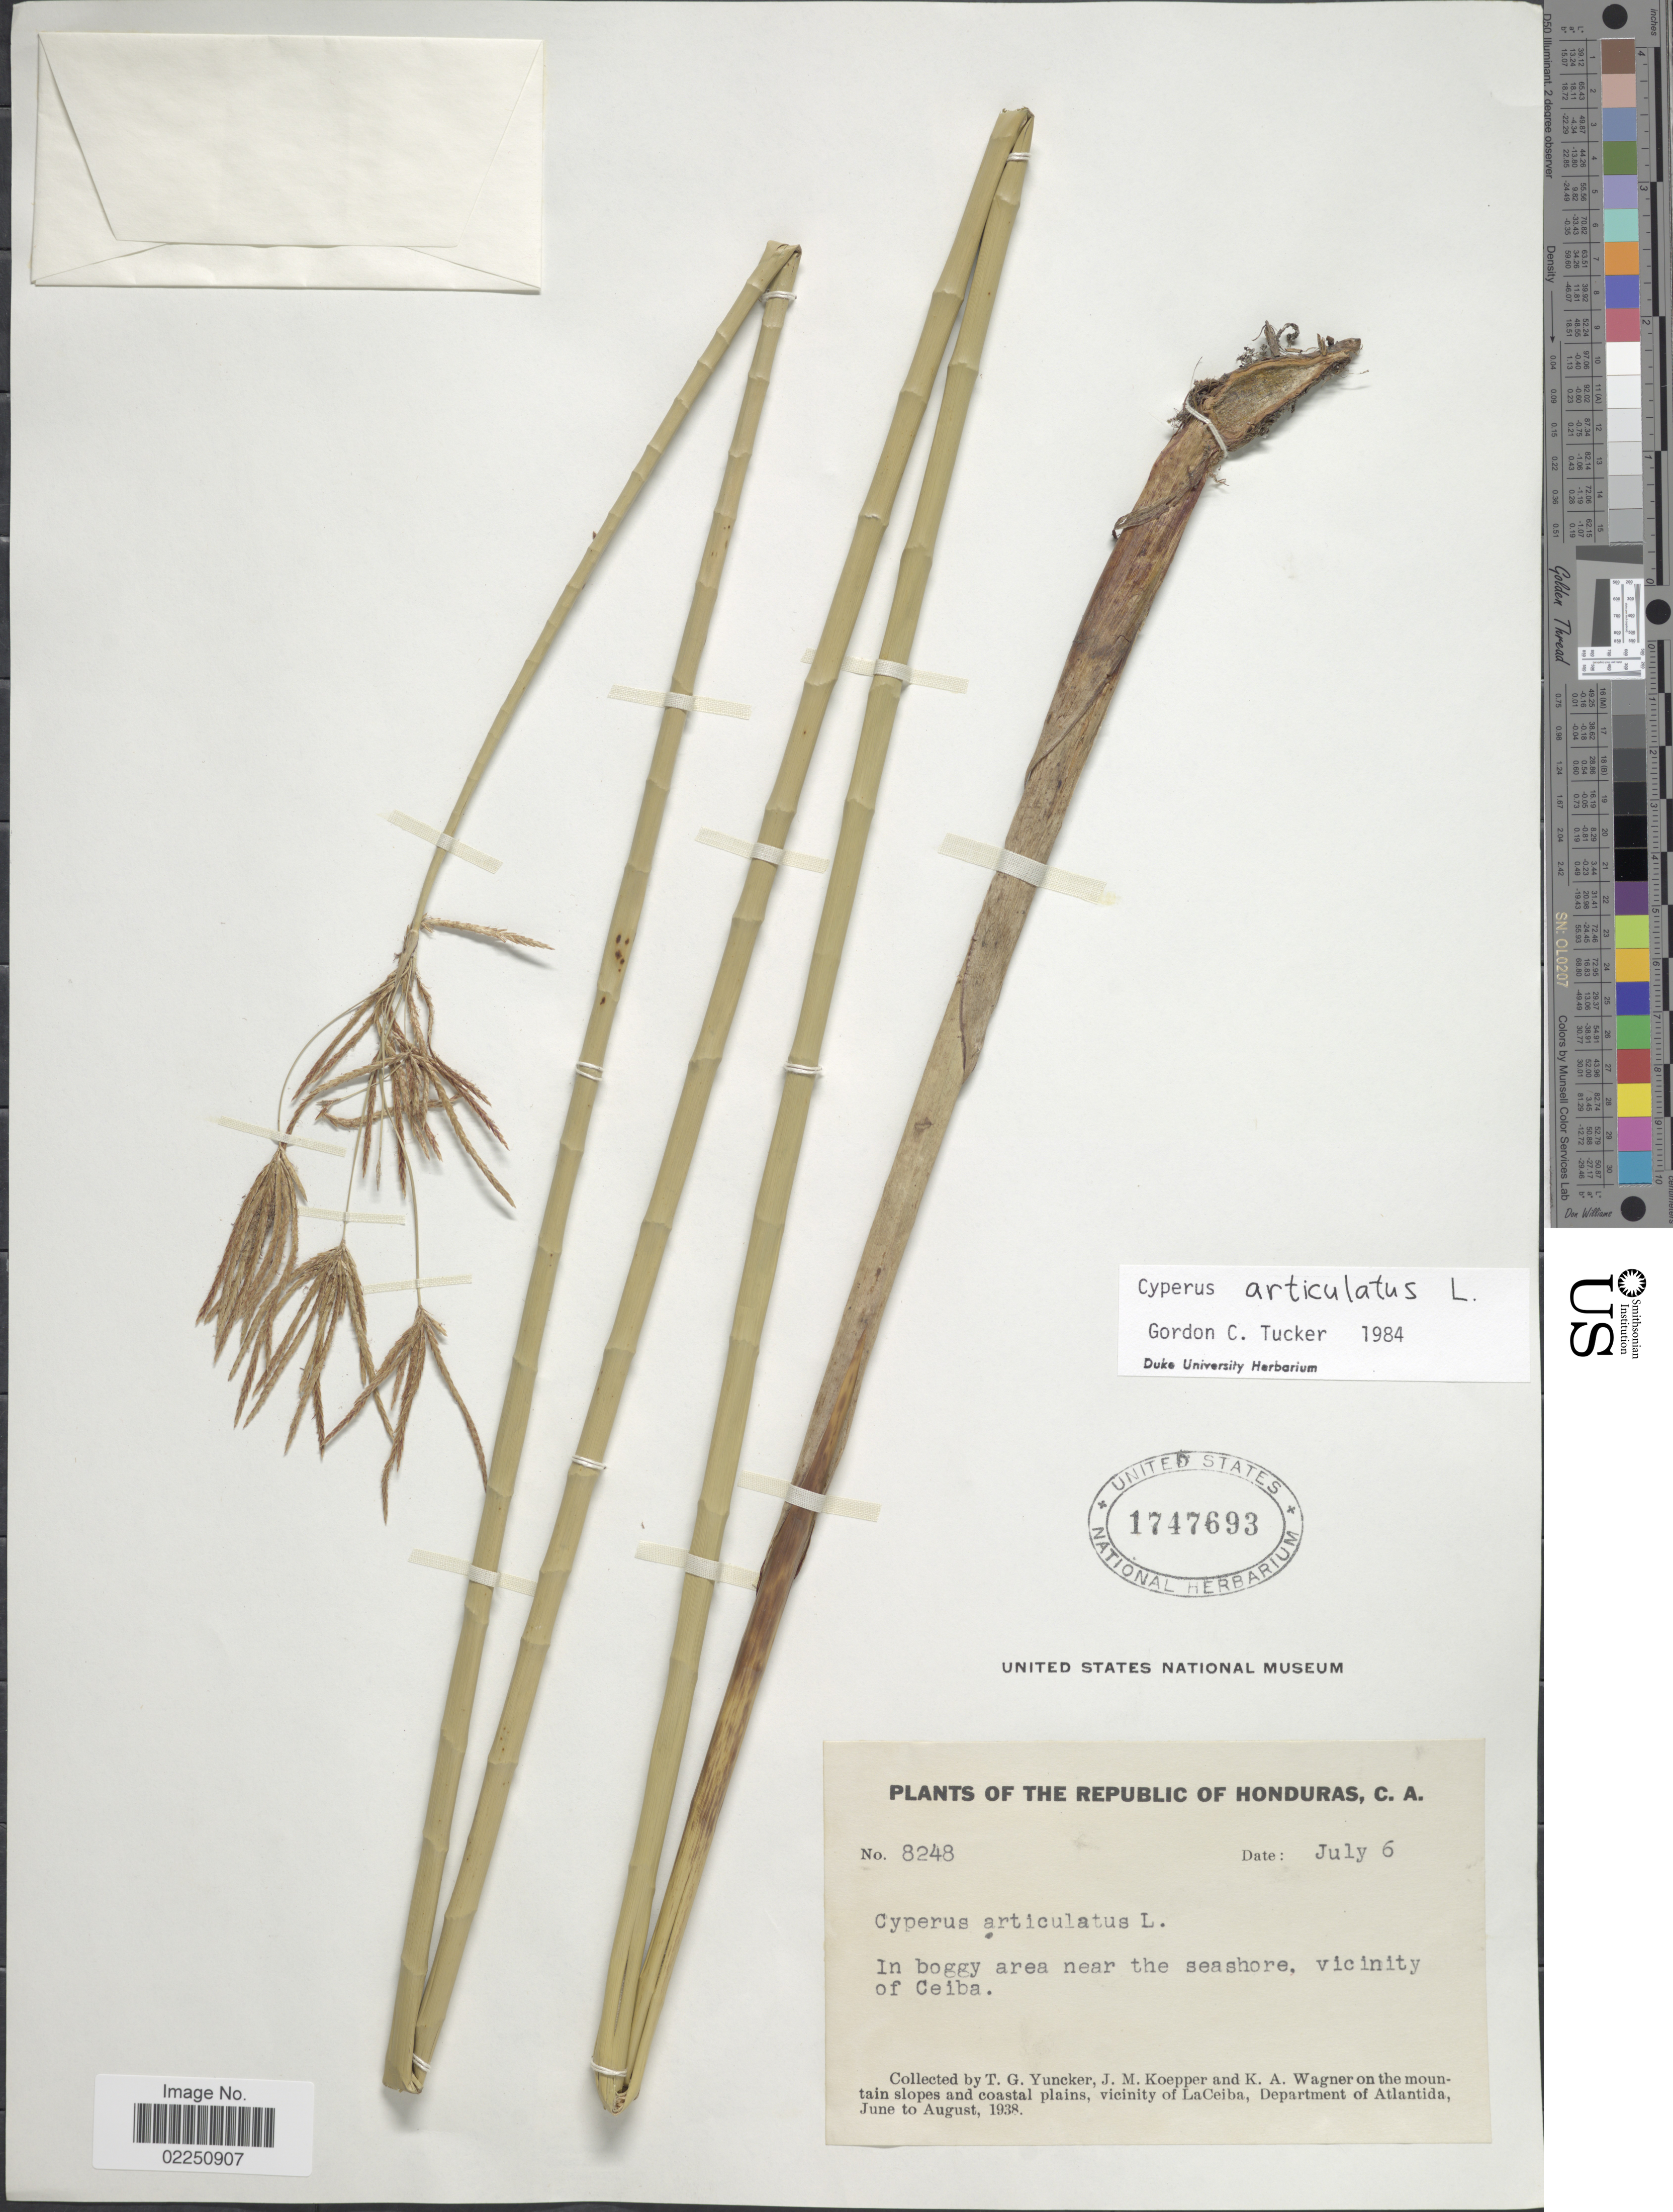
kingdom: Plantae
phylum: Tracheophyta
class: Liliopsida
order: Poales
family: Cyperaceae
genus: Cyperus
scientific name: Cyperus articulatus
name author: L.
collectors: T. G. Yuncker, J. M. Koepper & K. A. Wagner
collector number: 8248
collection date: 1938-07-06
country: Honduras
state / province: Atlántida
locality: The Republic of Honduras. In boggy area near the seashore, vicinity of Ceiba. On the mountain slopes and coastal plains, vicinity of LaCeiba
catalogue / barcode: US 1747693